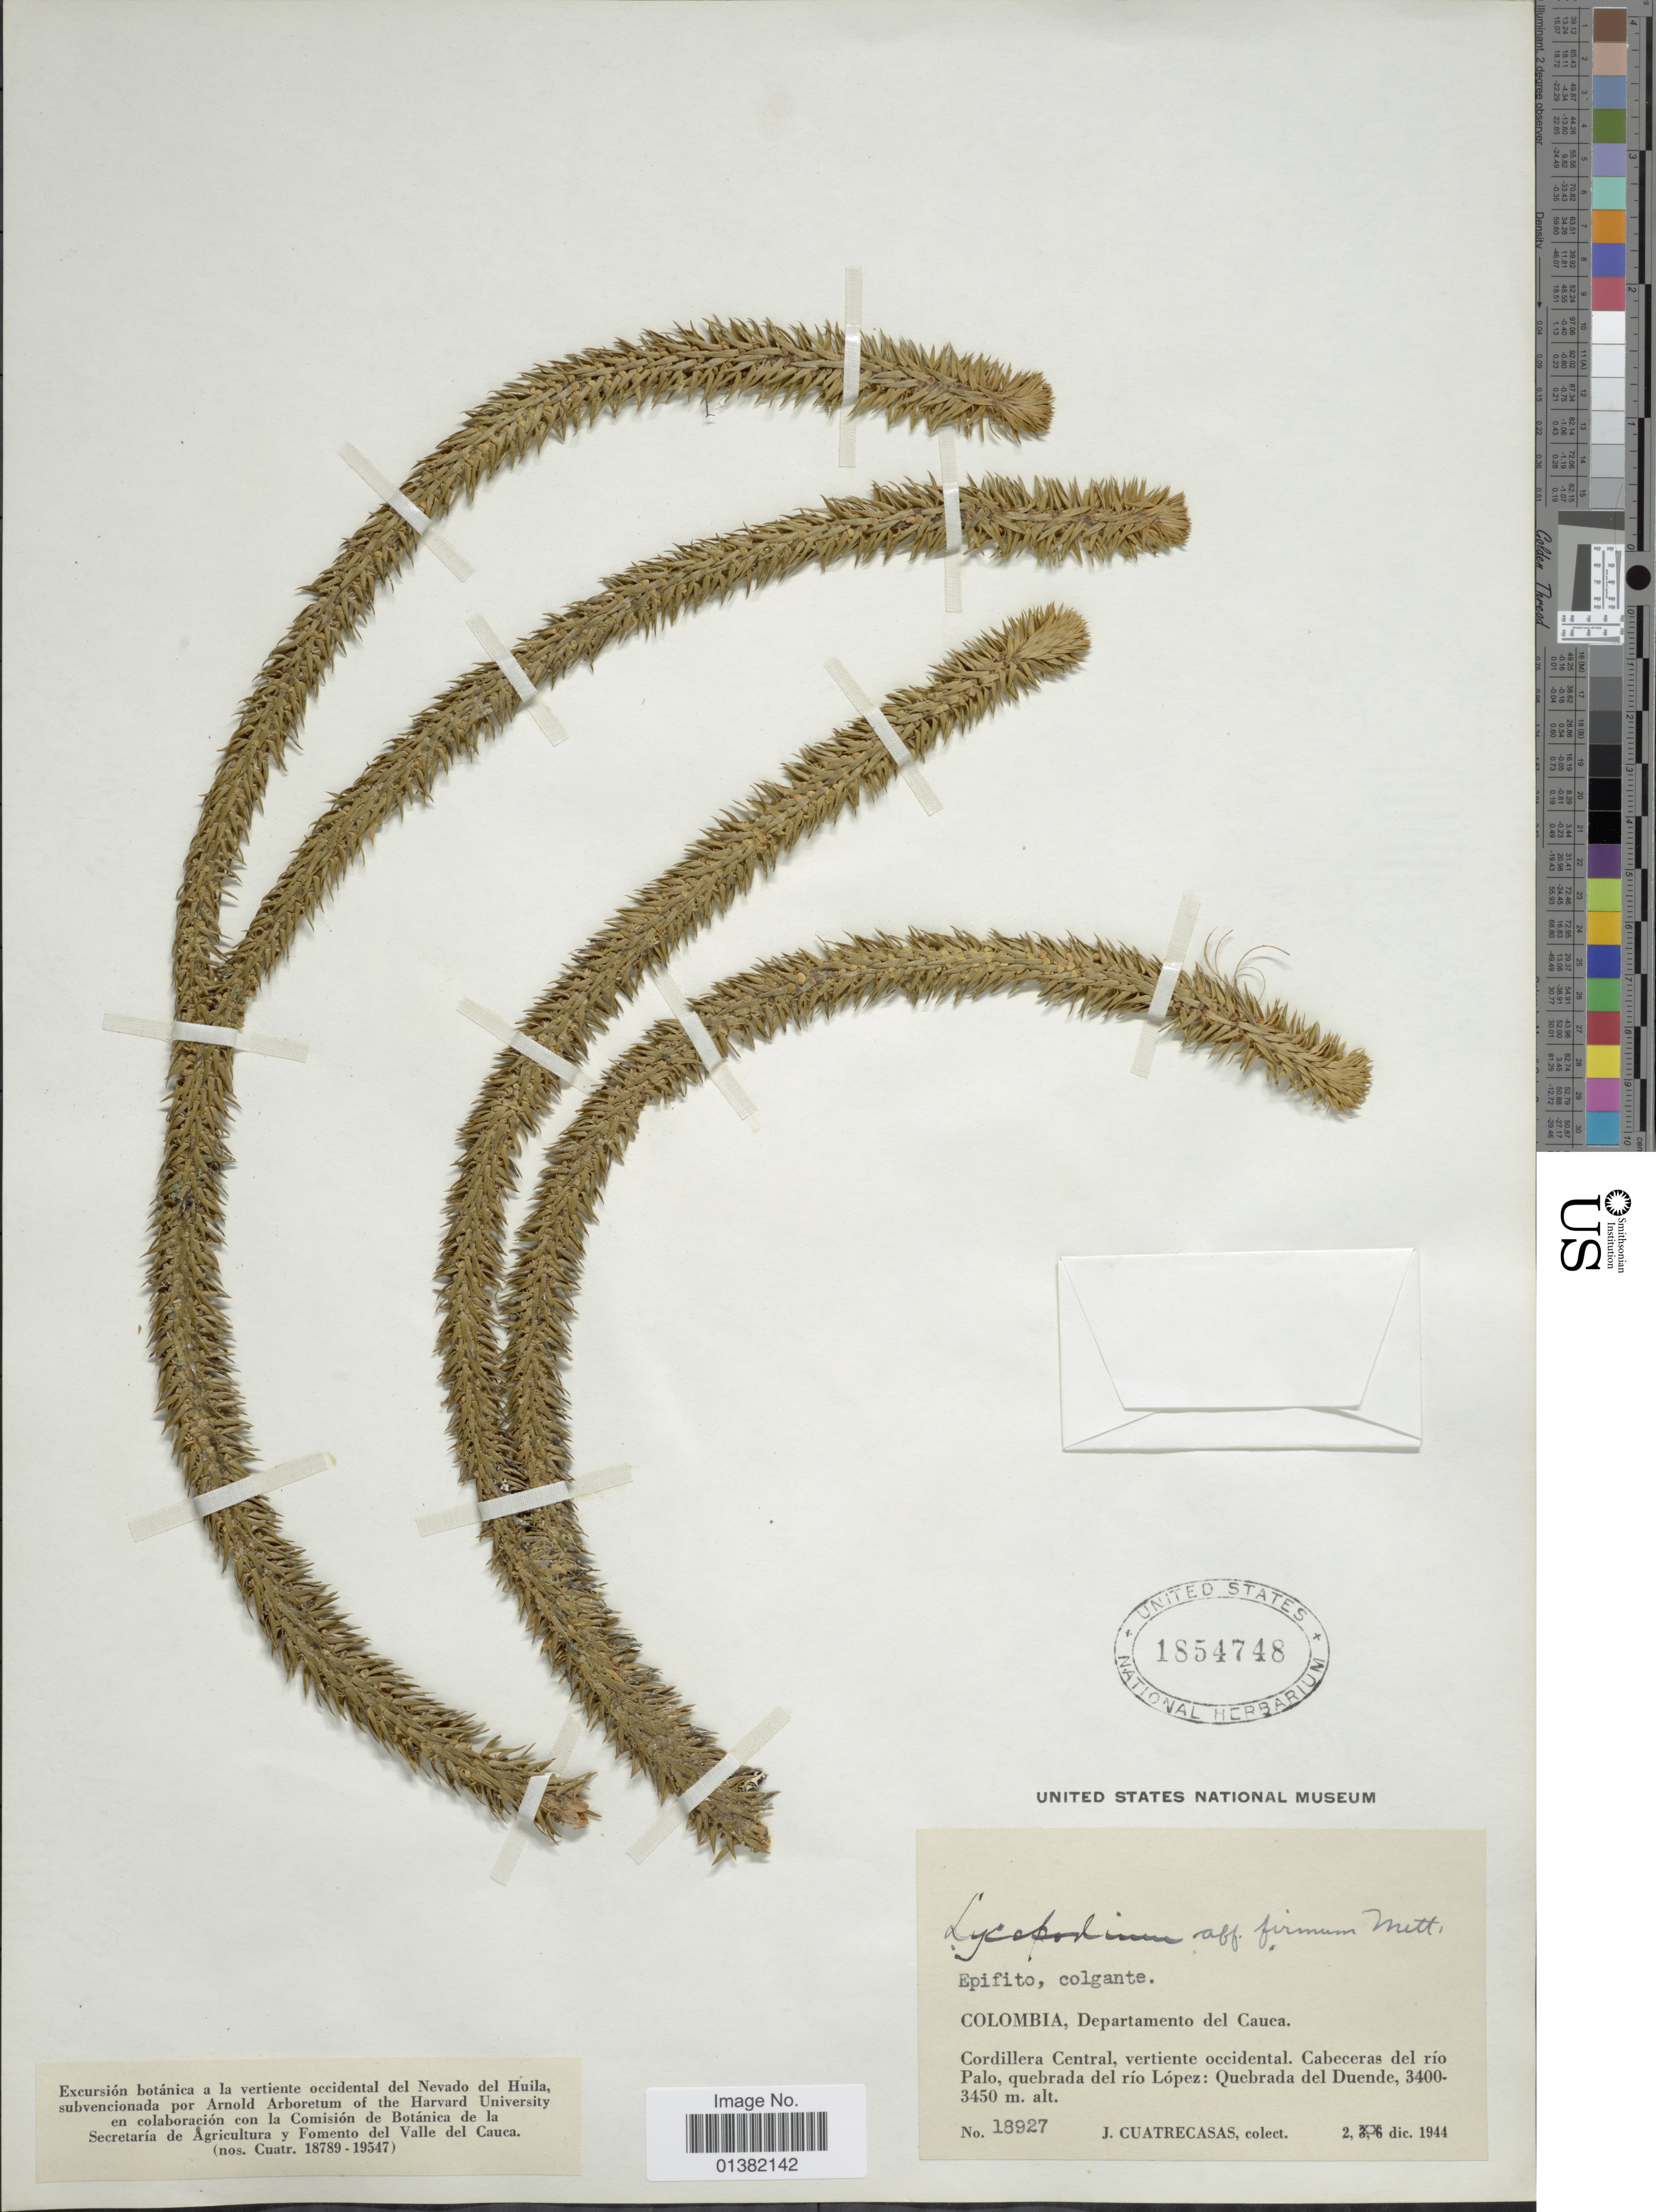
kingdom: Plantae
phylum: Tracheophyta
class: Lycopodiopsida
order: Lycopodiales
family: Lycopodiaceae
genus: Phlegmariurus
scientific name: Phlegmariurus firmus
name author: (Mett.) B. Øllg.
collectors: J. Cuatrecasas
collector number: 18927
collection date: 1944-12-02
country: Colombia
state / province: Cauca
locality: Cordillera Central, vertiente occidental. Cabeceras del río Palo, quebrada del río López: Quebrada del Duende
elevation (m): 3400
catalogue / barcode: US 1854748